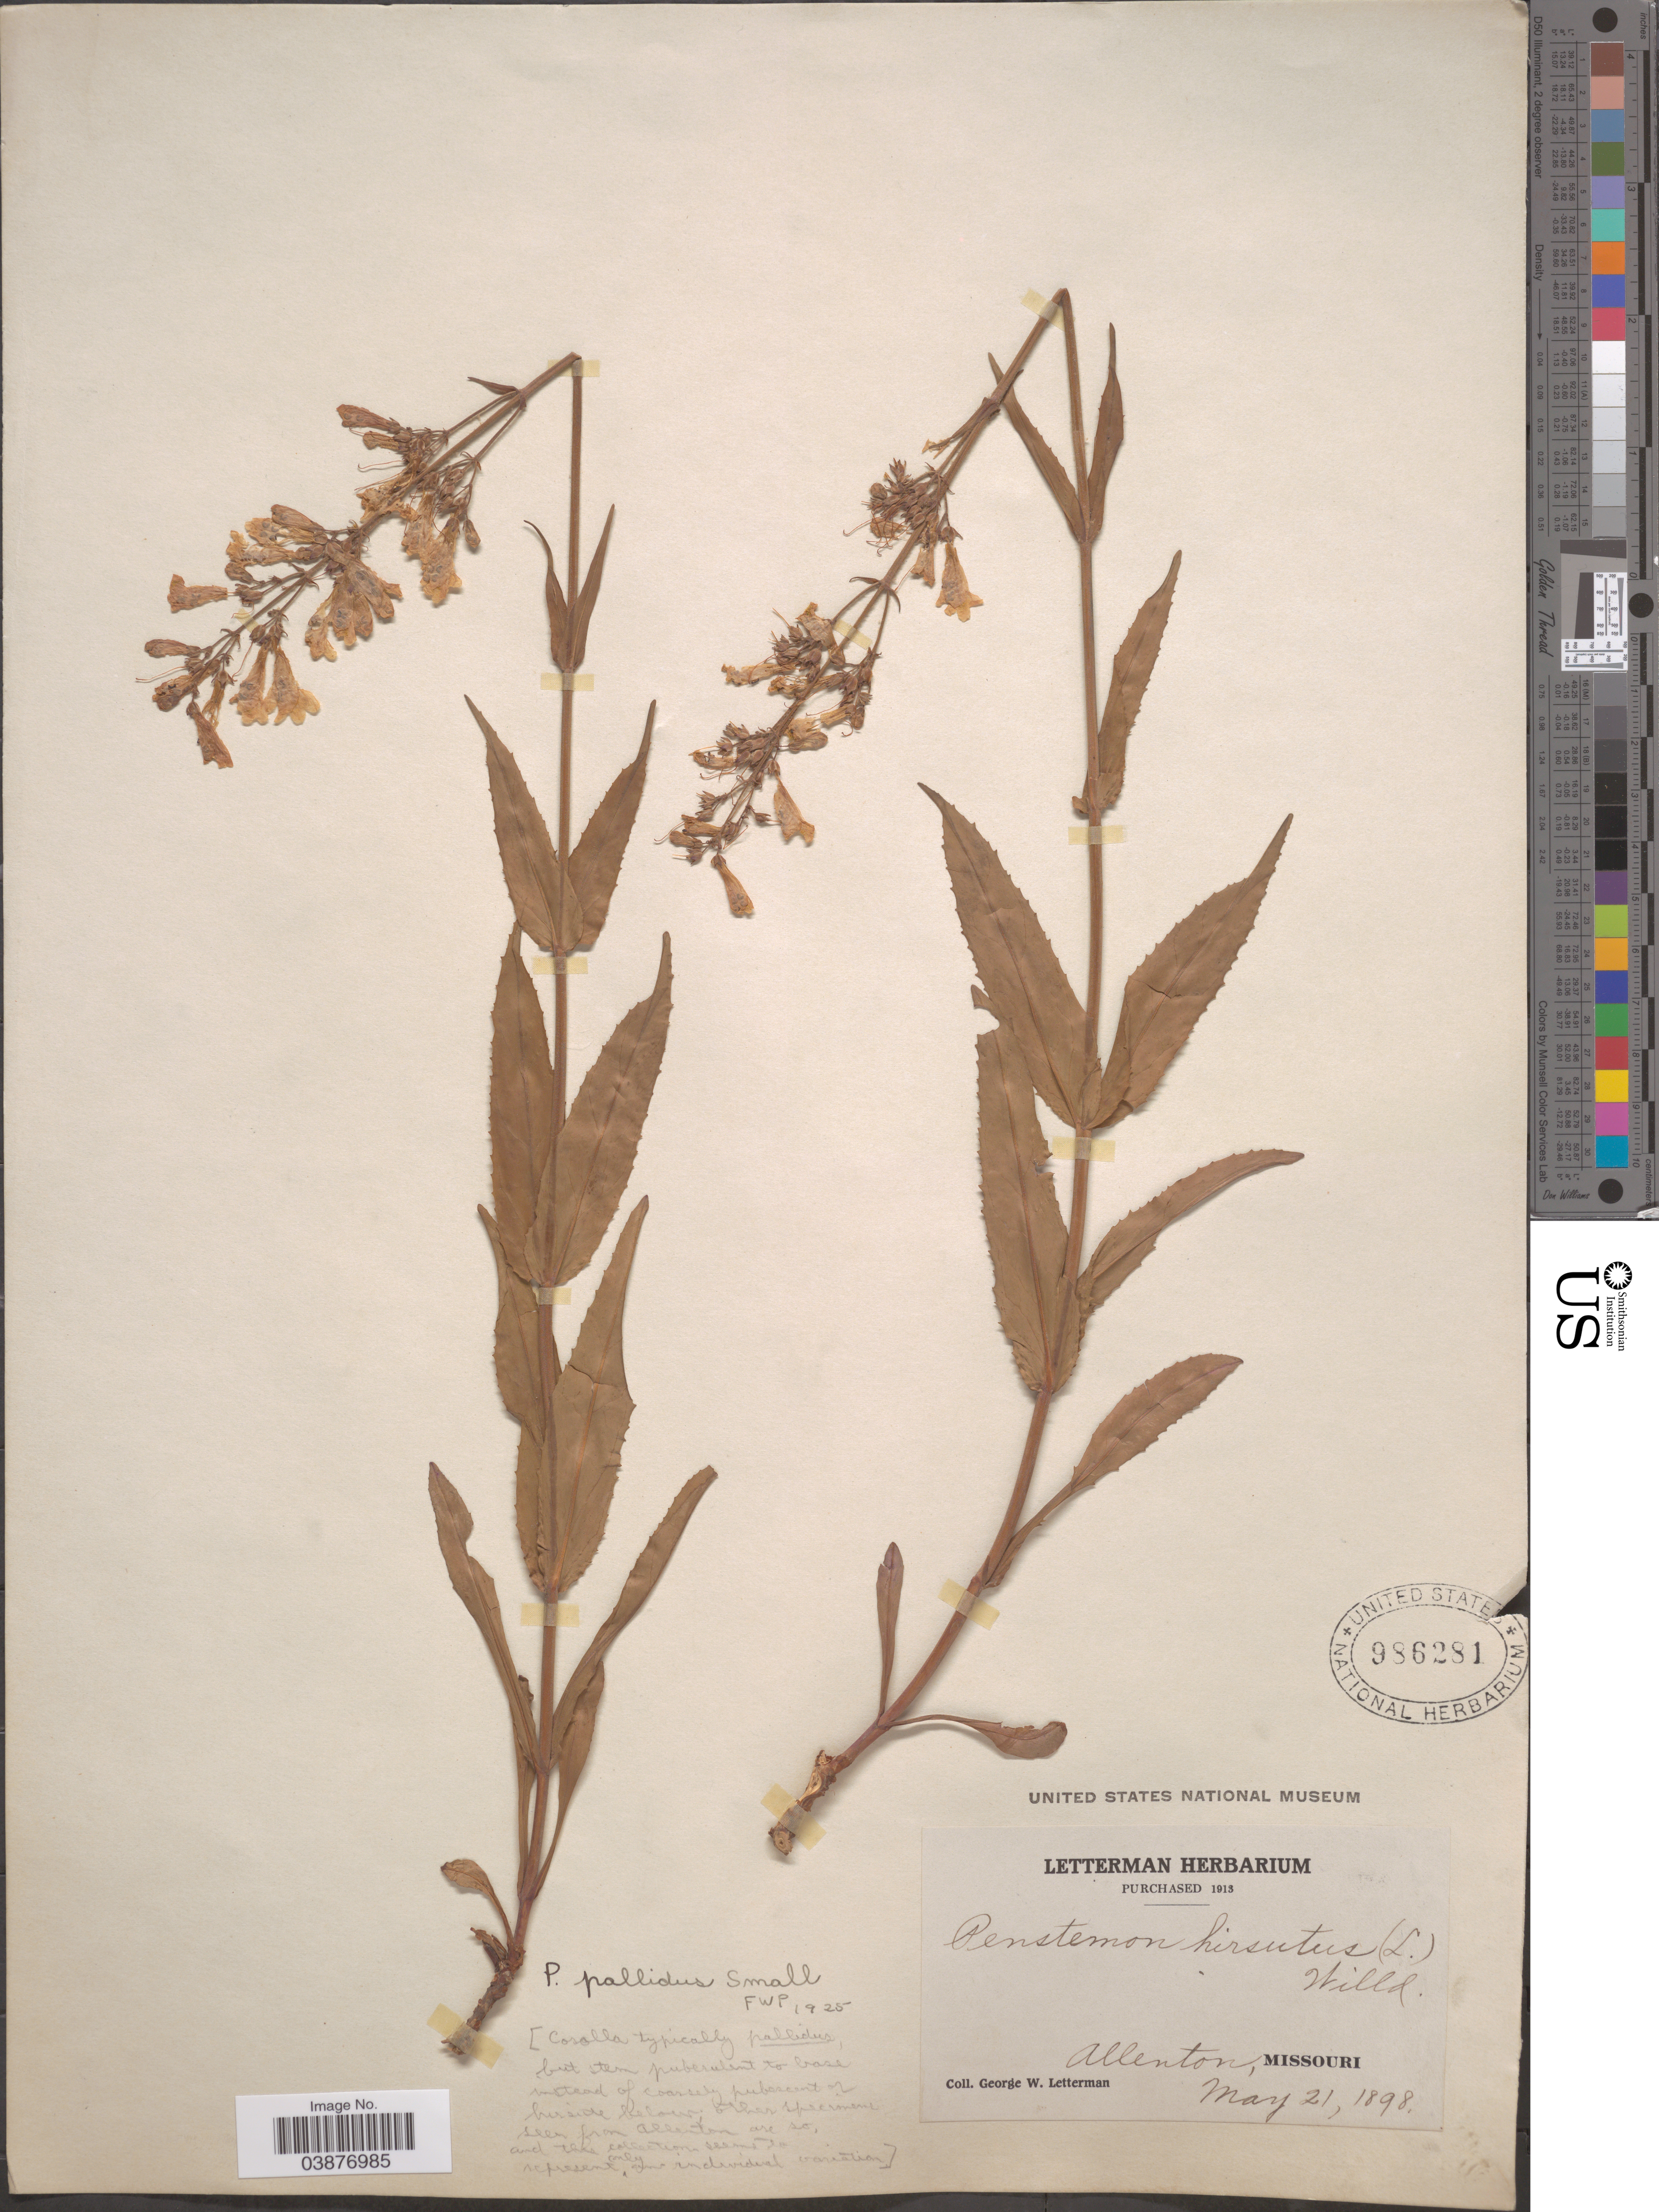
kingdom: Plantae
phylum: Tracheophyta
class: Magnoliopsida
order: Lamiales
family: Plantaginaceae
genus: Penstemon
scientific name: Penstemon pallidus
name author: Small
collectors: G. W. Letterman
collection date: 1898-05-21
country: United States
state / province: Missouri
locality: Allenton.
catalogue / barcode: US 986281